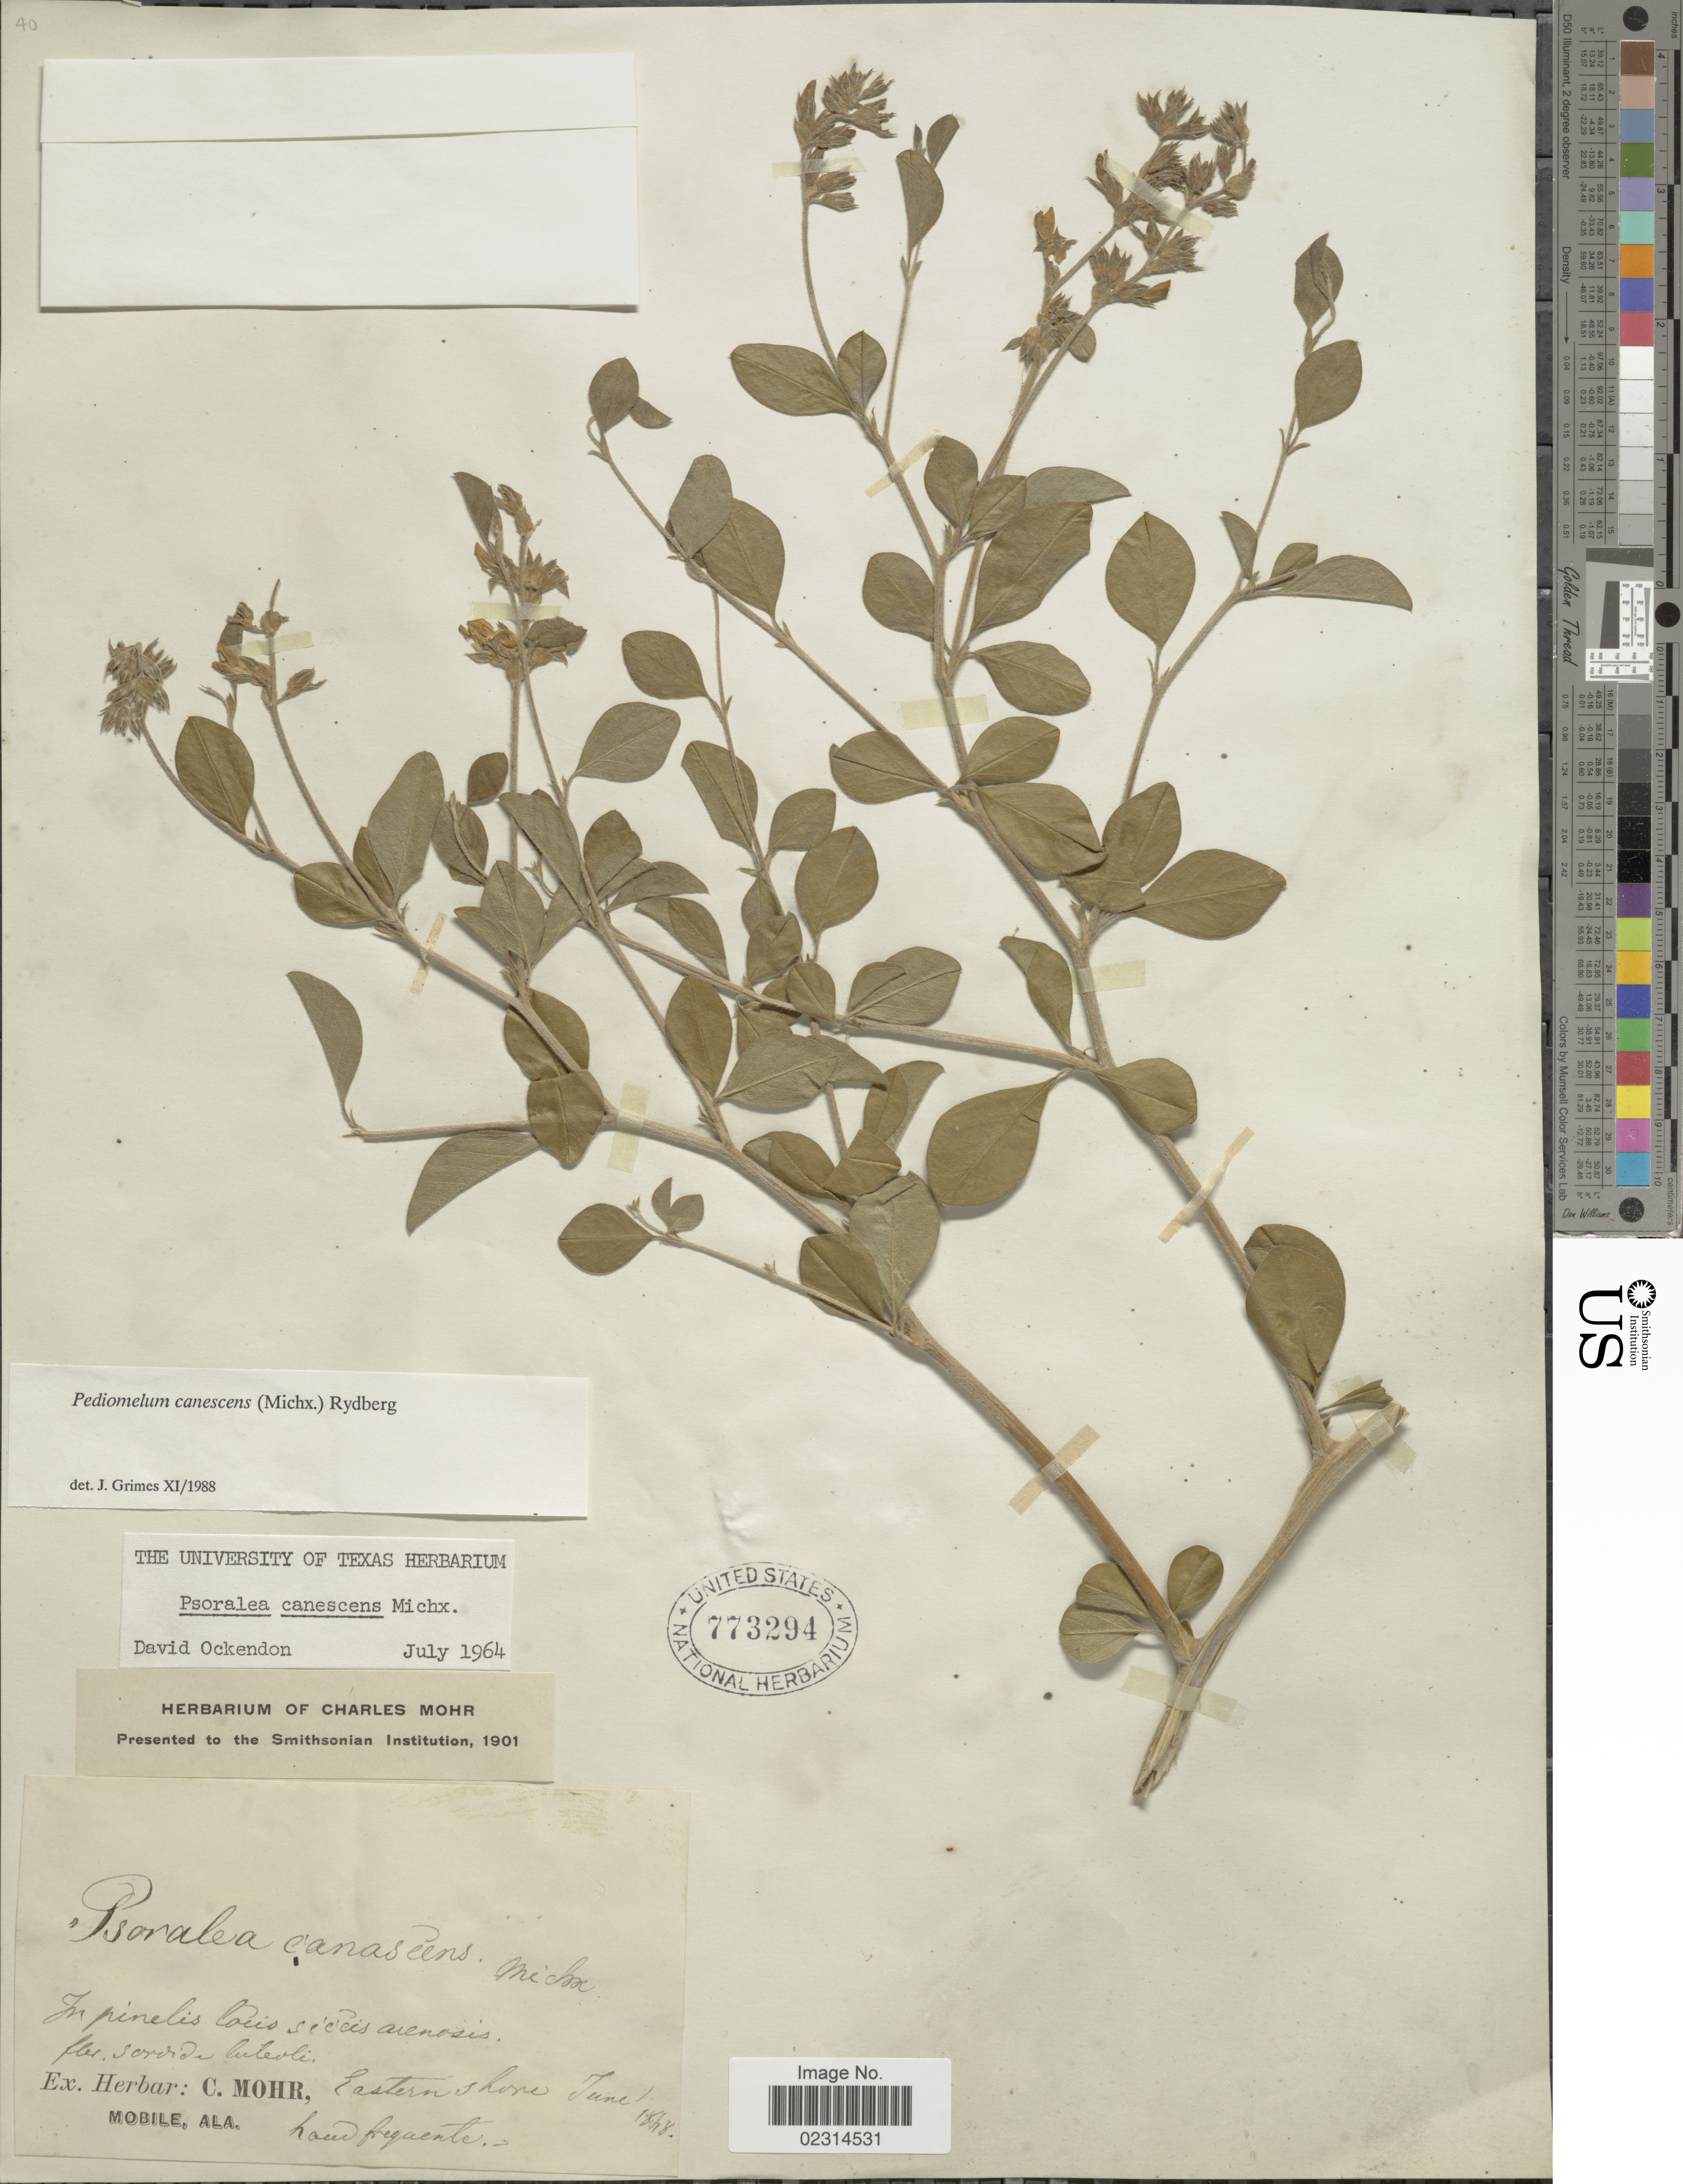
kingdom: Plantae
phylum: Tracheophyta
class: Magnoliopsida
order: Fabales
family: Fabaceae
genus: Pediomelum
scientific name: Pediomelum canescens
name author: (Michx.) Rydb.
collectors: ex herb. C. Mohr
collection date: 1868-06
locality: Eastern shore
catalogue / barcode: US 773294